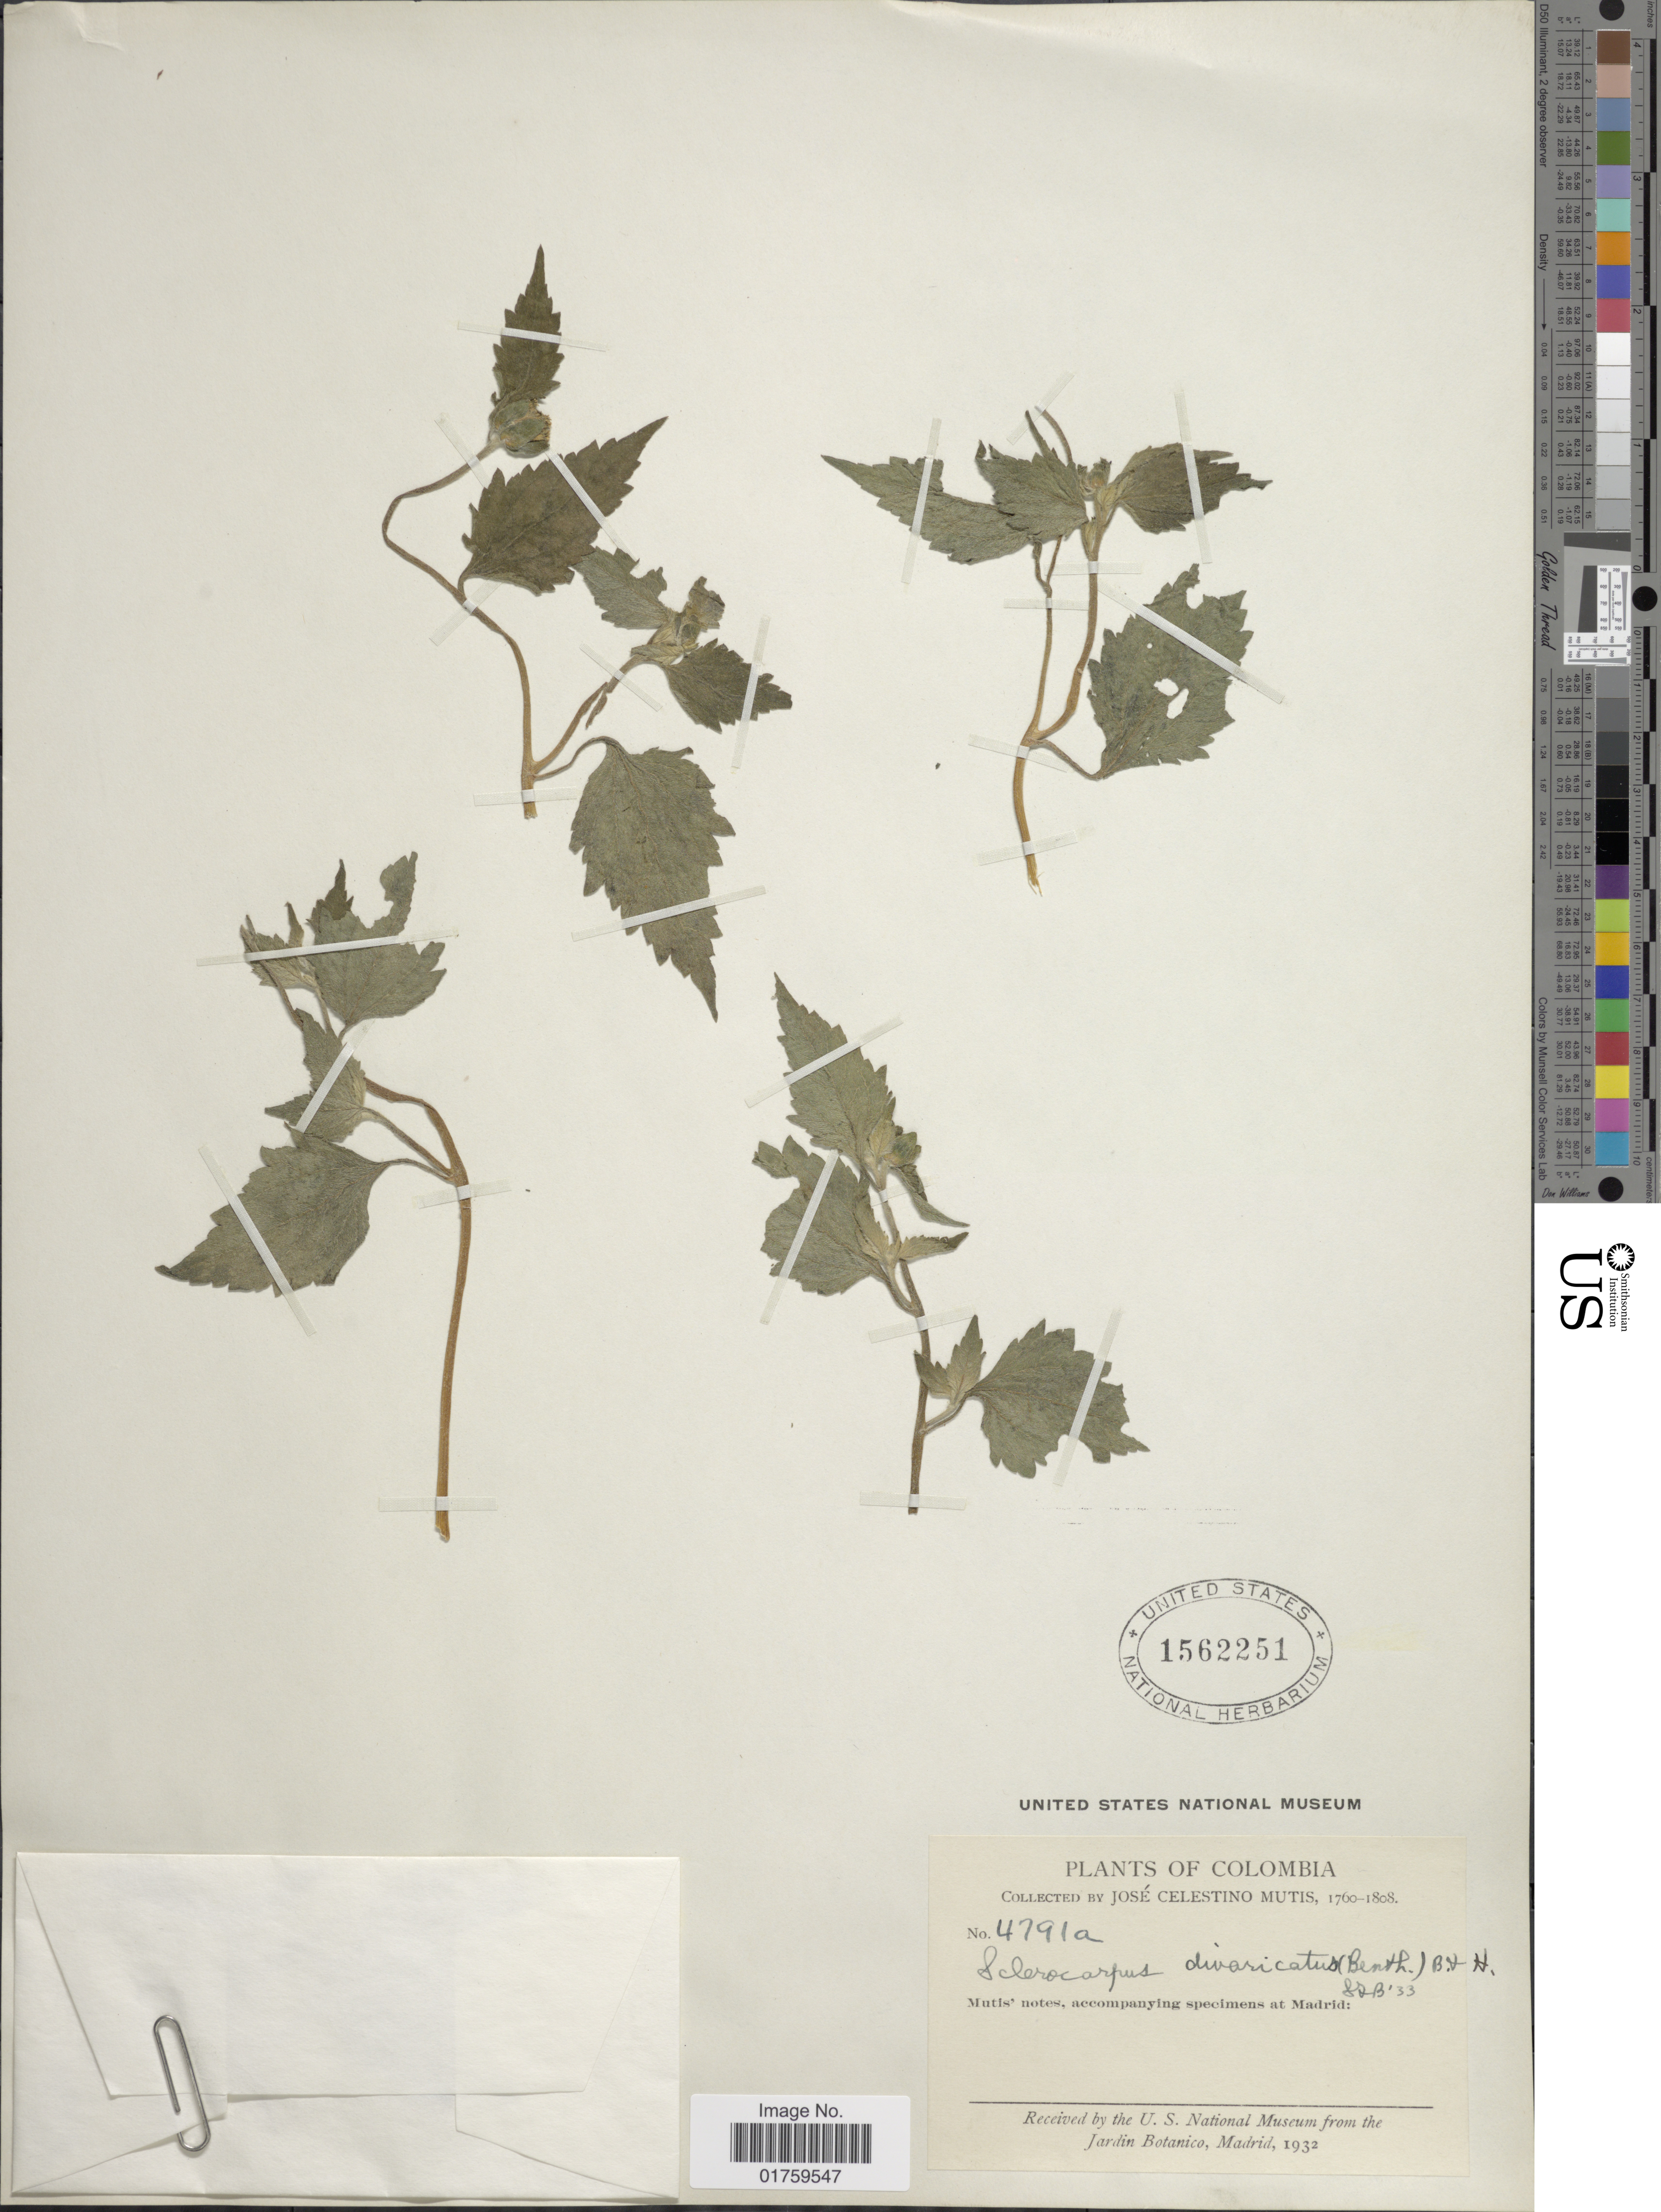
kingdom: Plantae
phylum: Tracheophyta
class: Magnoliopsida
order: Asterales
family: Asteraceae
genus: Sclerocarpus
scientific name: Sclerocarpus divaricatus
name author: (Benth.) Benth. & Hook. f. ex Hemsl.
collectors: J. C. B. Mutis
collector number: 4791a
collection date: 1760/1808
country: Colombia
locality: Colombia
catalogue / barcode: US 1562251